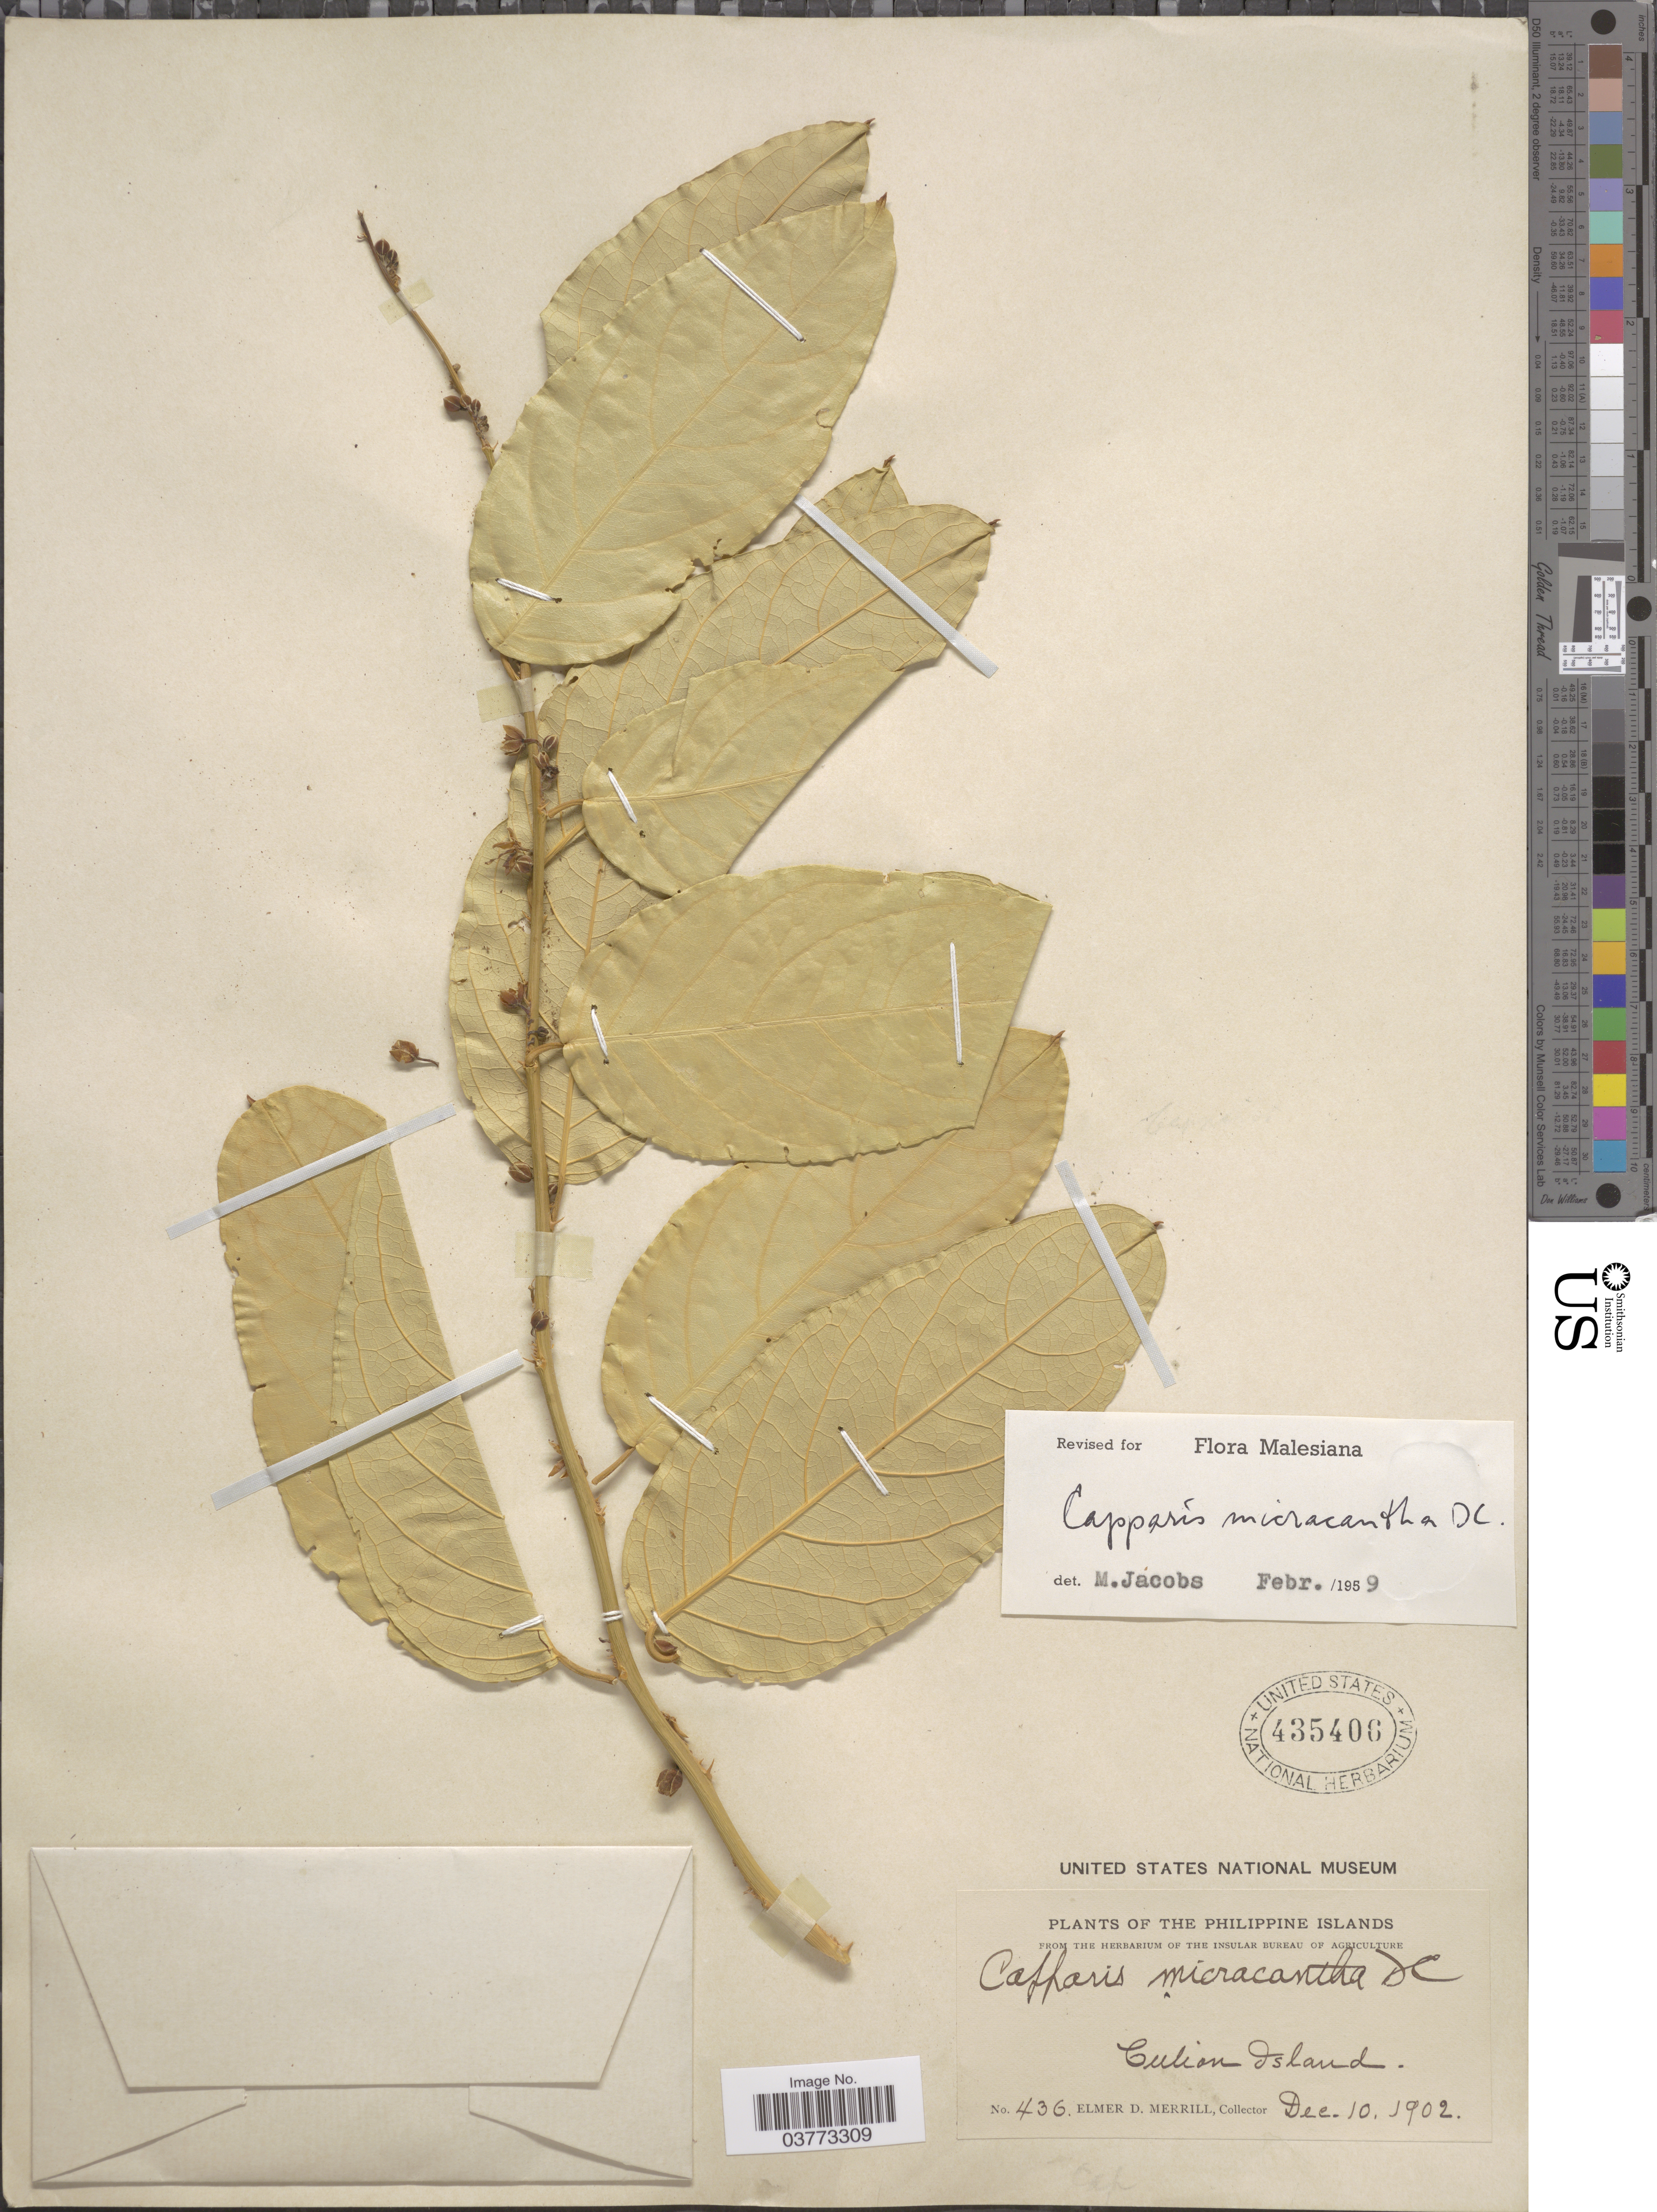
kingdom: Plantae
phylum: Tracheophyta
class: Magnoliopsida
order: Brassicales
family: Capparaceae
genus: Capparis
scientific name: Capparis micrantha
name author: A. Rich.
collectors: E. D. Merrill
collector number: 436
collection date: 1902-12-10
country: Philippines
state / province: Mimaropa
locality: The Philippine Islands. Culian Island.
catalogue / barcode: US 435406